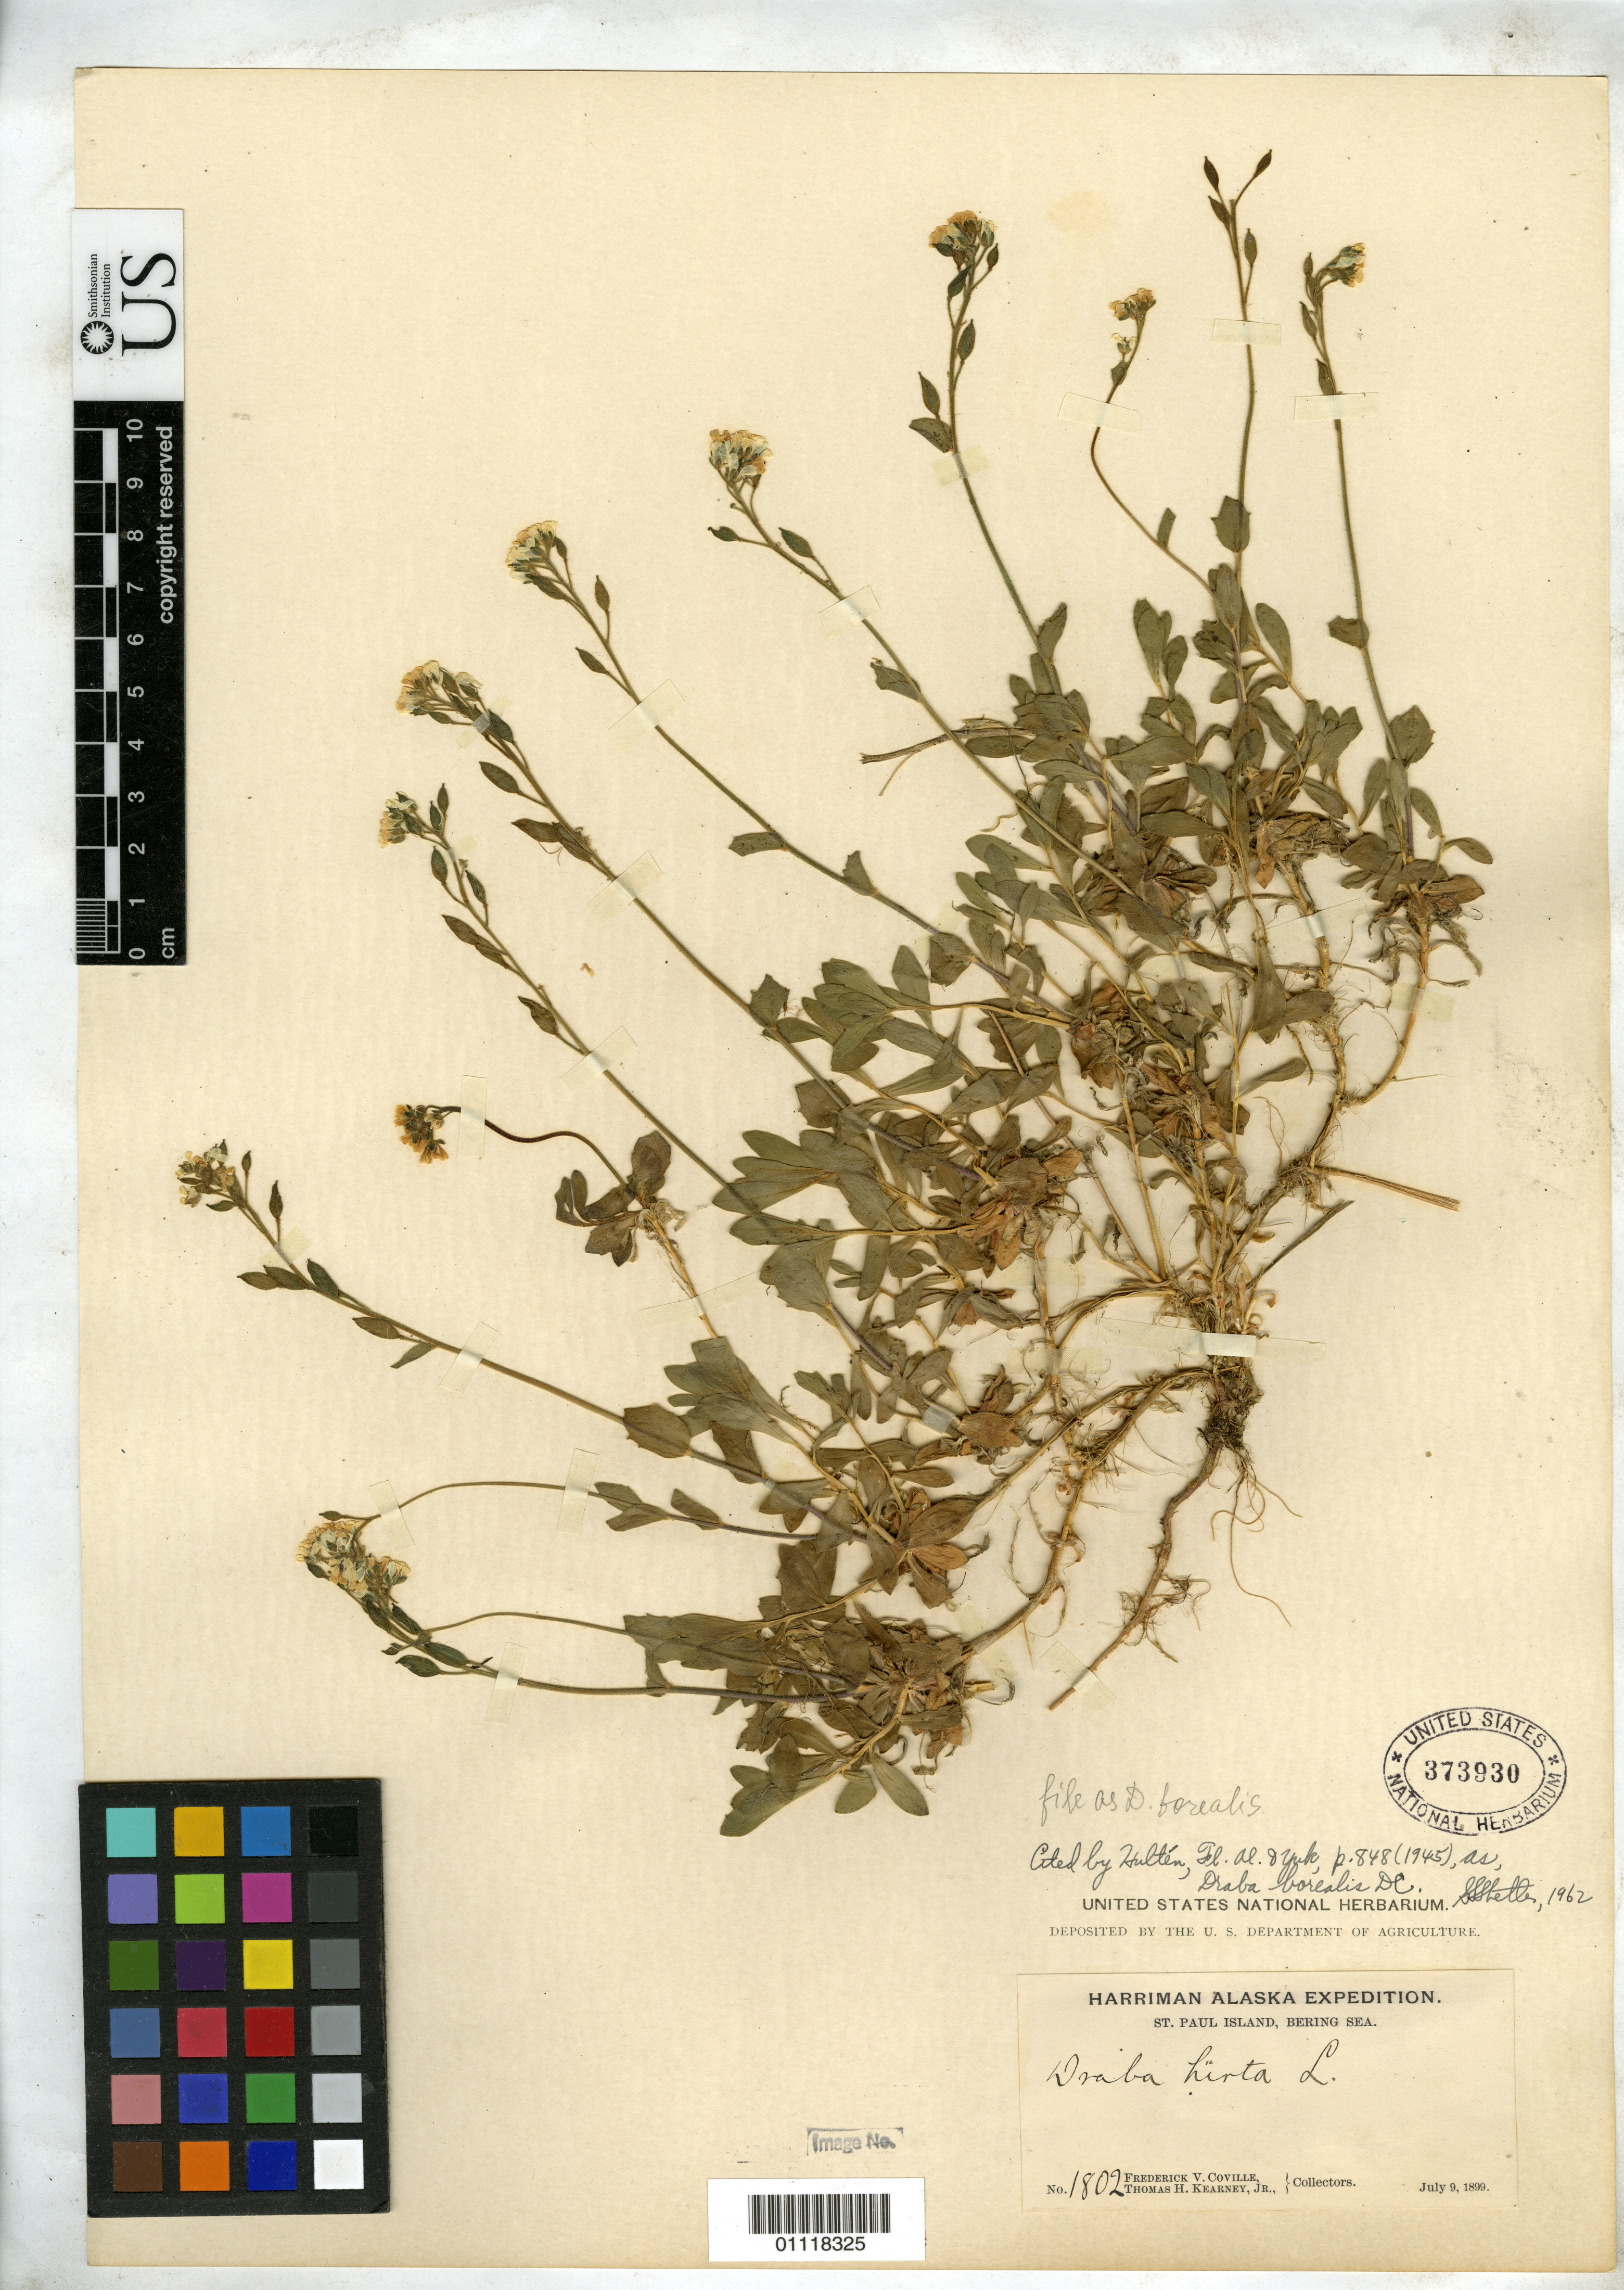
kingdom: Plantae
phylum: Tracheophyta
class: Magnoliopsida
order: Brassicales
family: Brassicaceae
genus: Draba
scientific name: Draba borealis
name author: DC.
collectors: F. V. Coville & T. H. Kearney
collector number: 1802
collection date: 1899-07-09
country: United States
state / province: Alaska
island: St. Paul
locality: St. Paul Island, Bering Sea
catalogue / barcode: US 373930